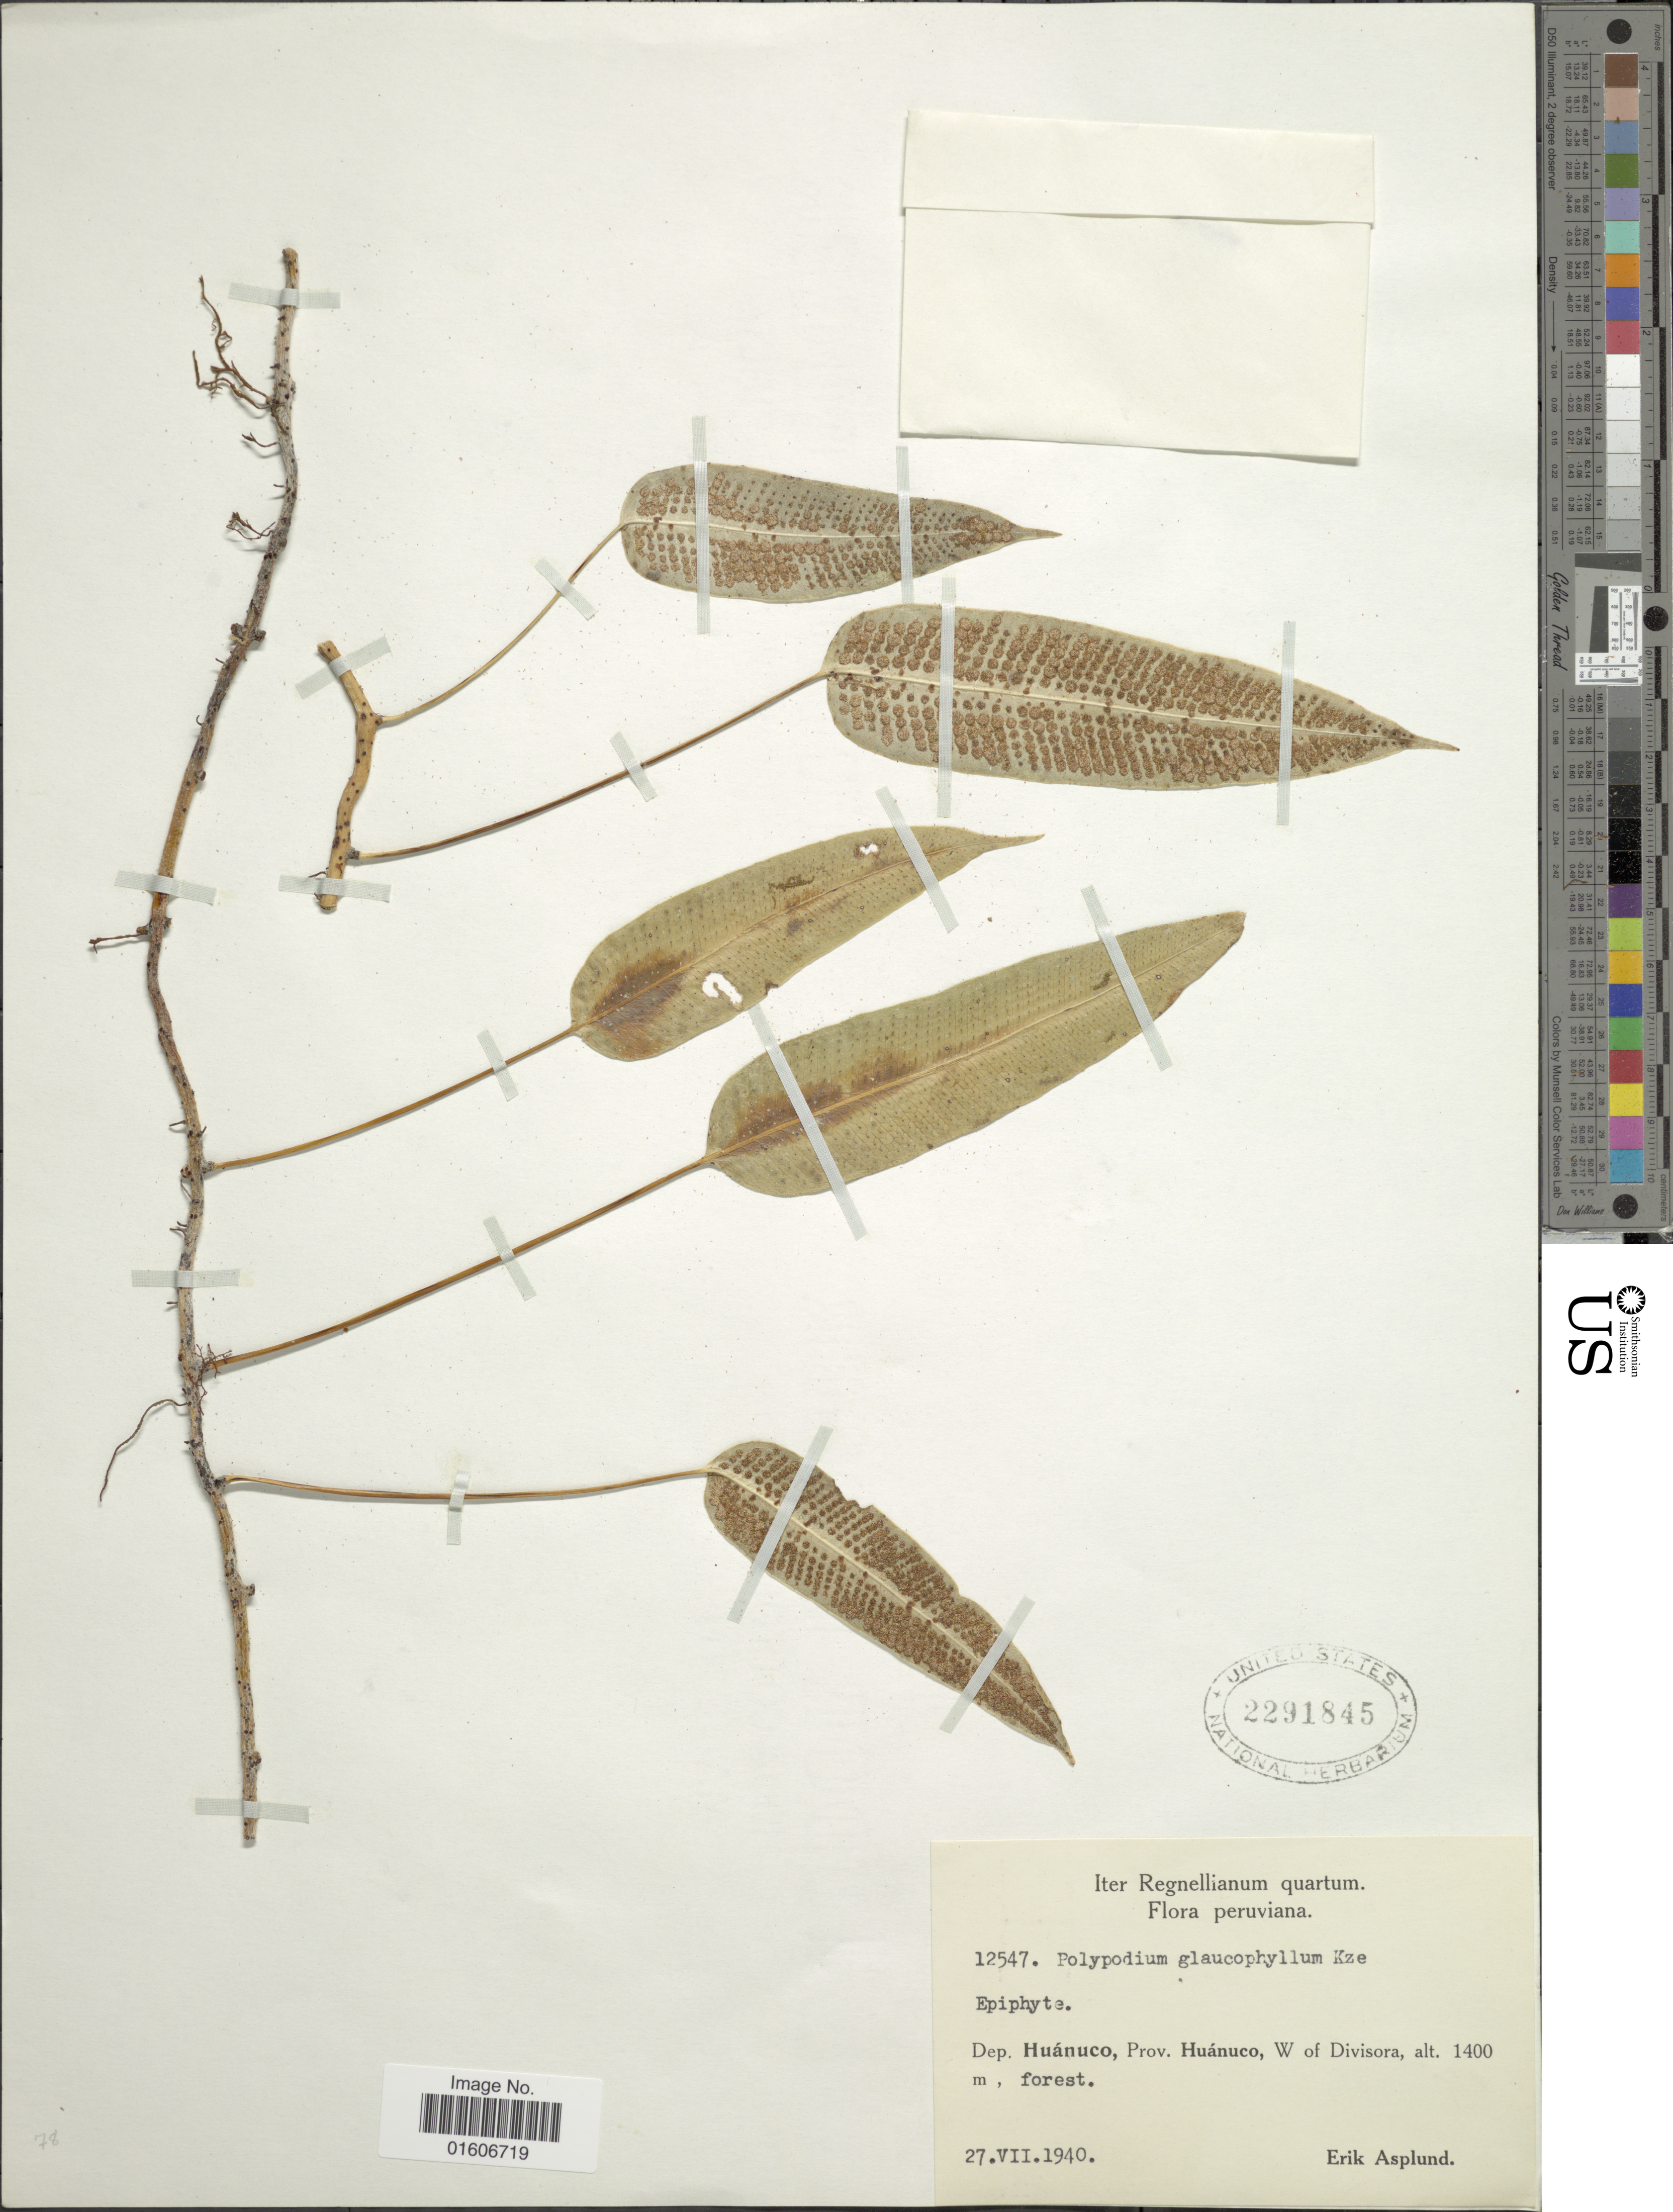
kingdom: Plantae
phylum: Tracheophyta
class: Polypodiopsida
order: Polypodiales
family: Polypodiaceae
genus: Serpocaulon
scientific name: Serpocaulon levigatum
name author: (Cav.) A.R. Sm.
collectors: E. Asplund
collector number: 12547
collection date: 1940-07-27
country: Peru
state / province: Huánuco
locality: Dep. Huánuco, W of Divisora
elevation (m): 1400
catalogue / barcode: US 2291845